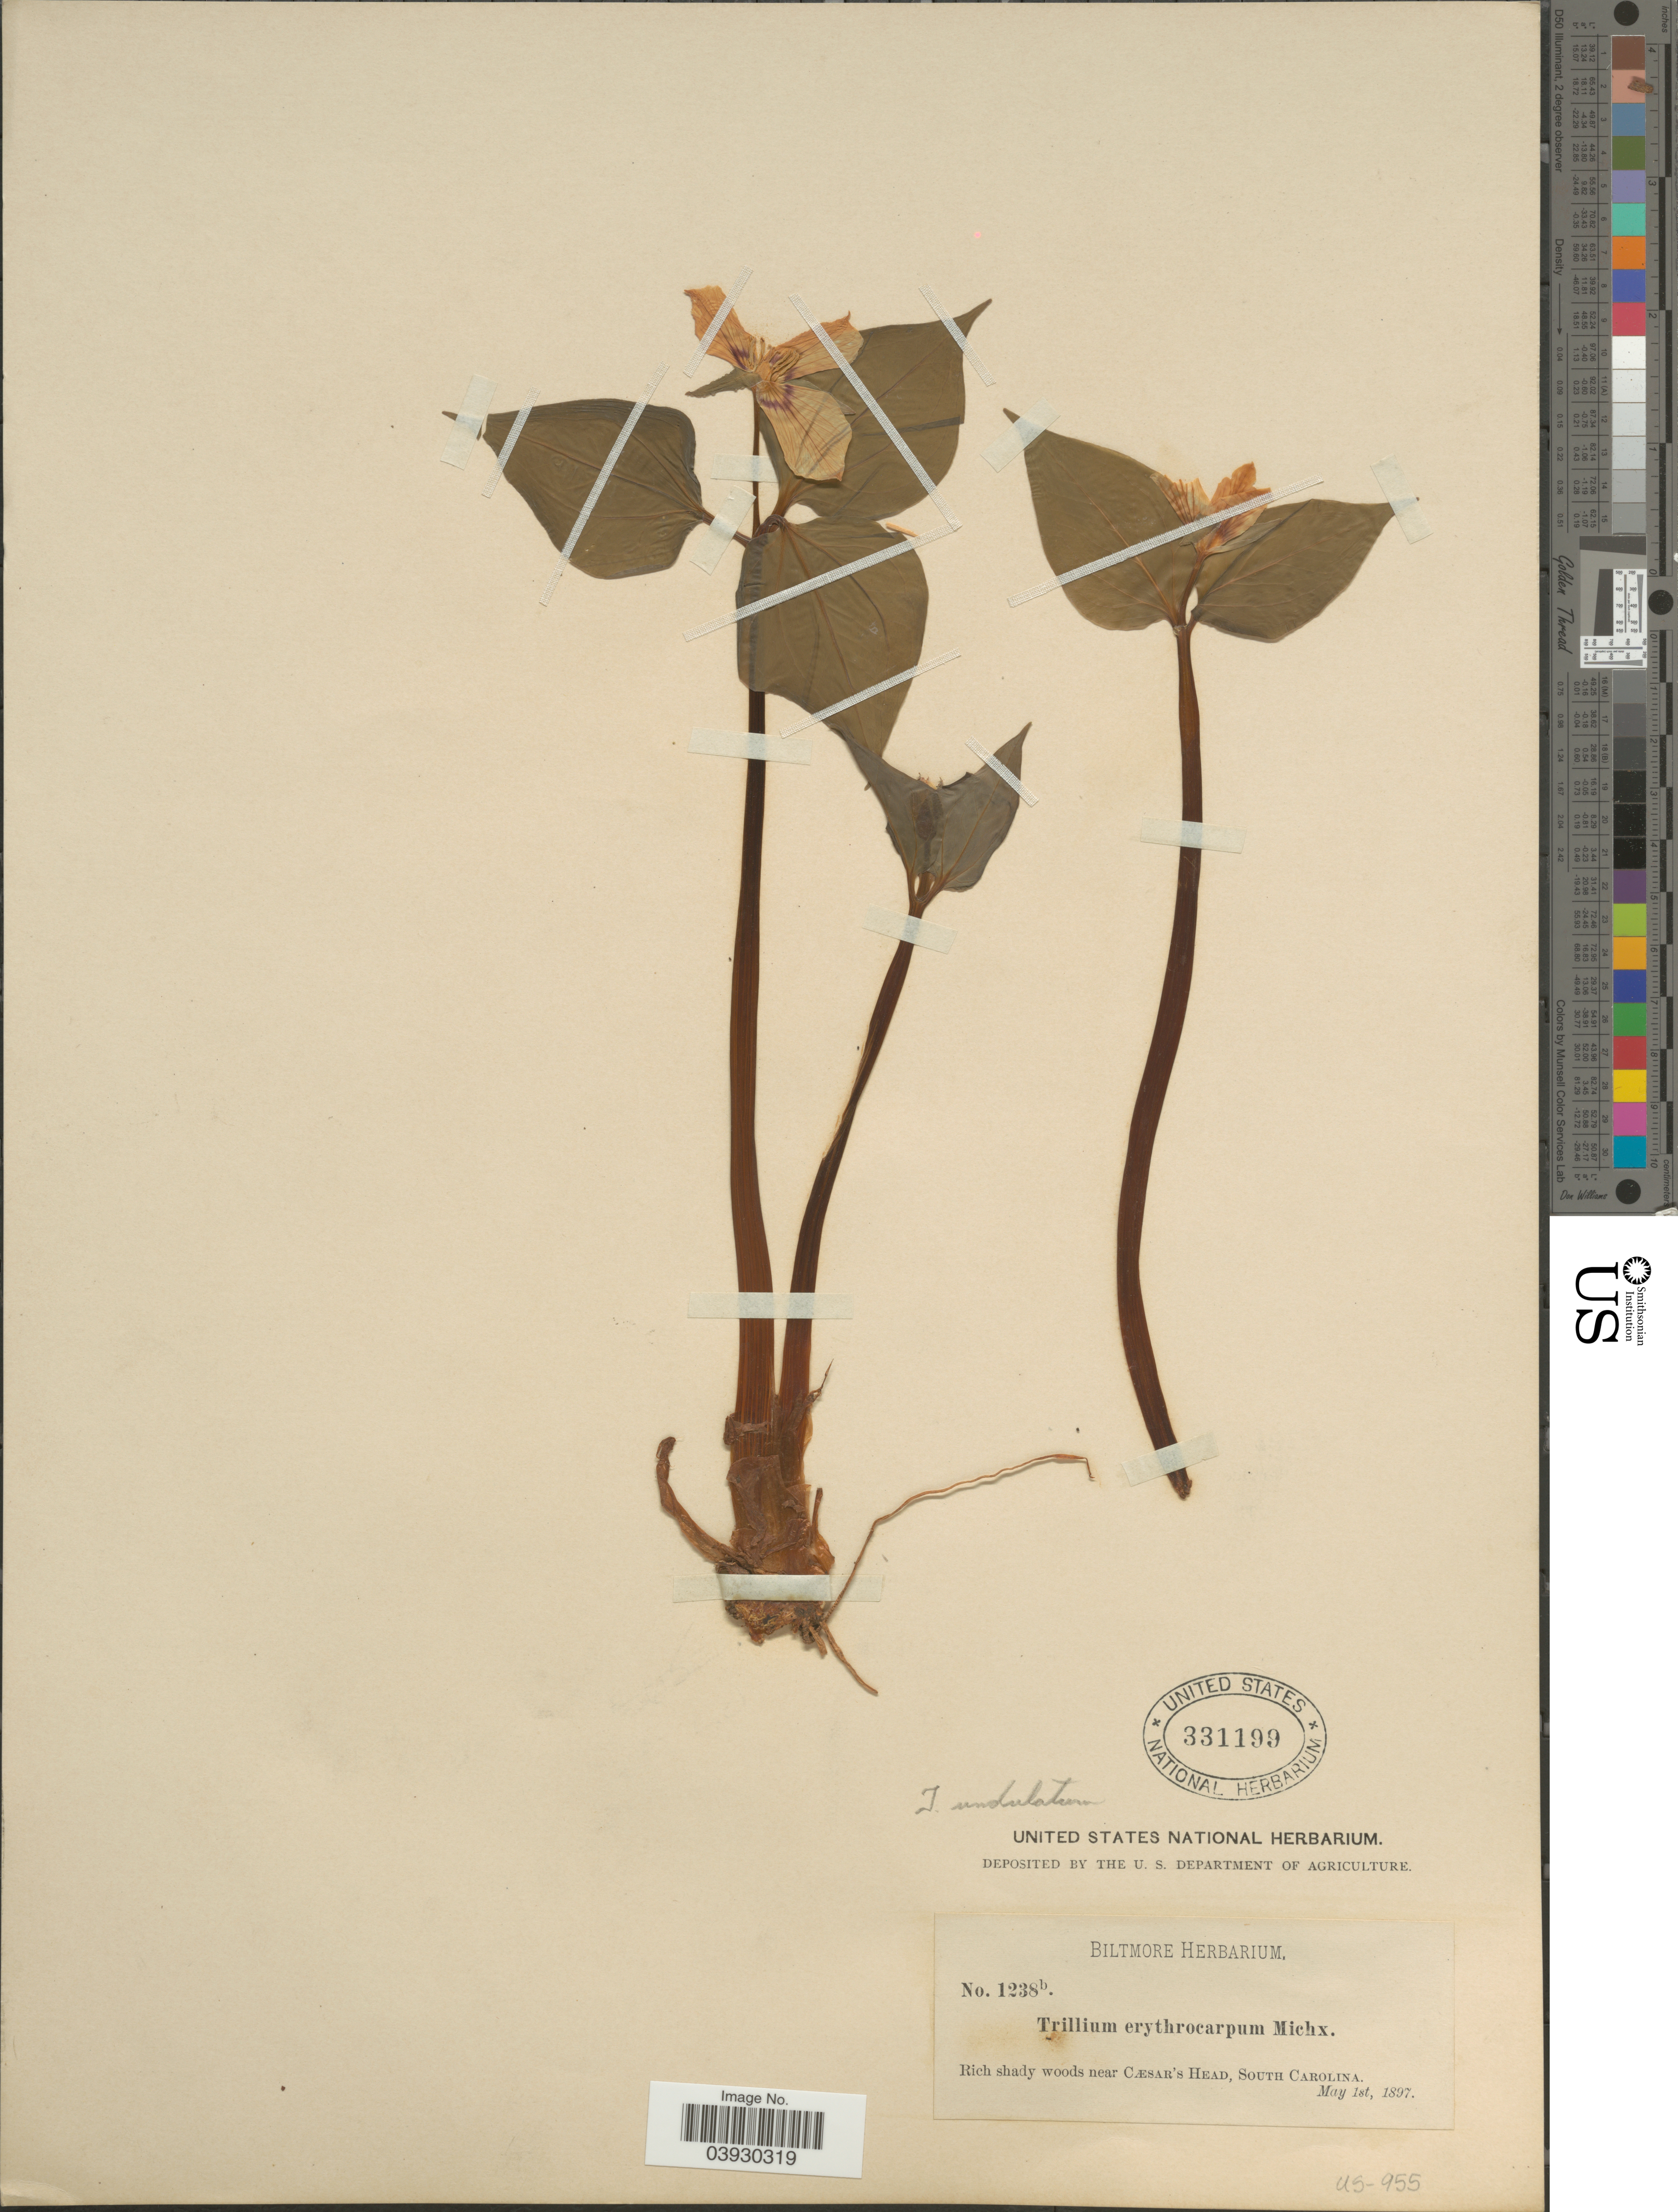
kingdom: Plantae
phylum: Tracheophyta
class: Liliopsida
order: Liliales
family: Melanthiaceae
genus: Trillium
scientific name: Trillium undulatum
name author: Willd.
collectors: ex herb. Biltmore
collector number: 1238b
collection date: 1897-05-01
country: United States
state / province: South Carolina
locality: Near Cæser's Head.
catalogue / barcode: US 331199